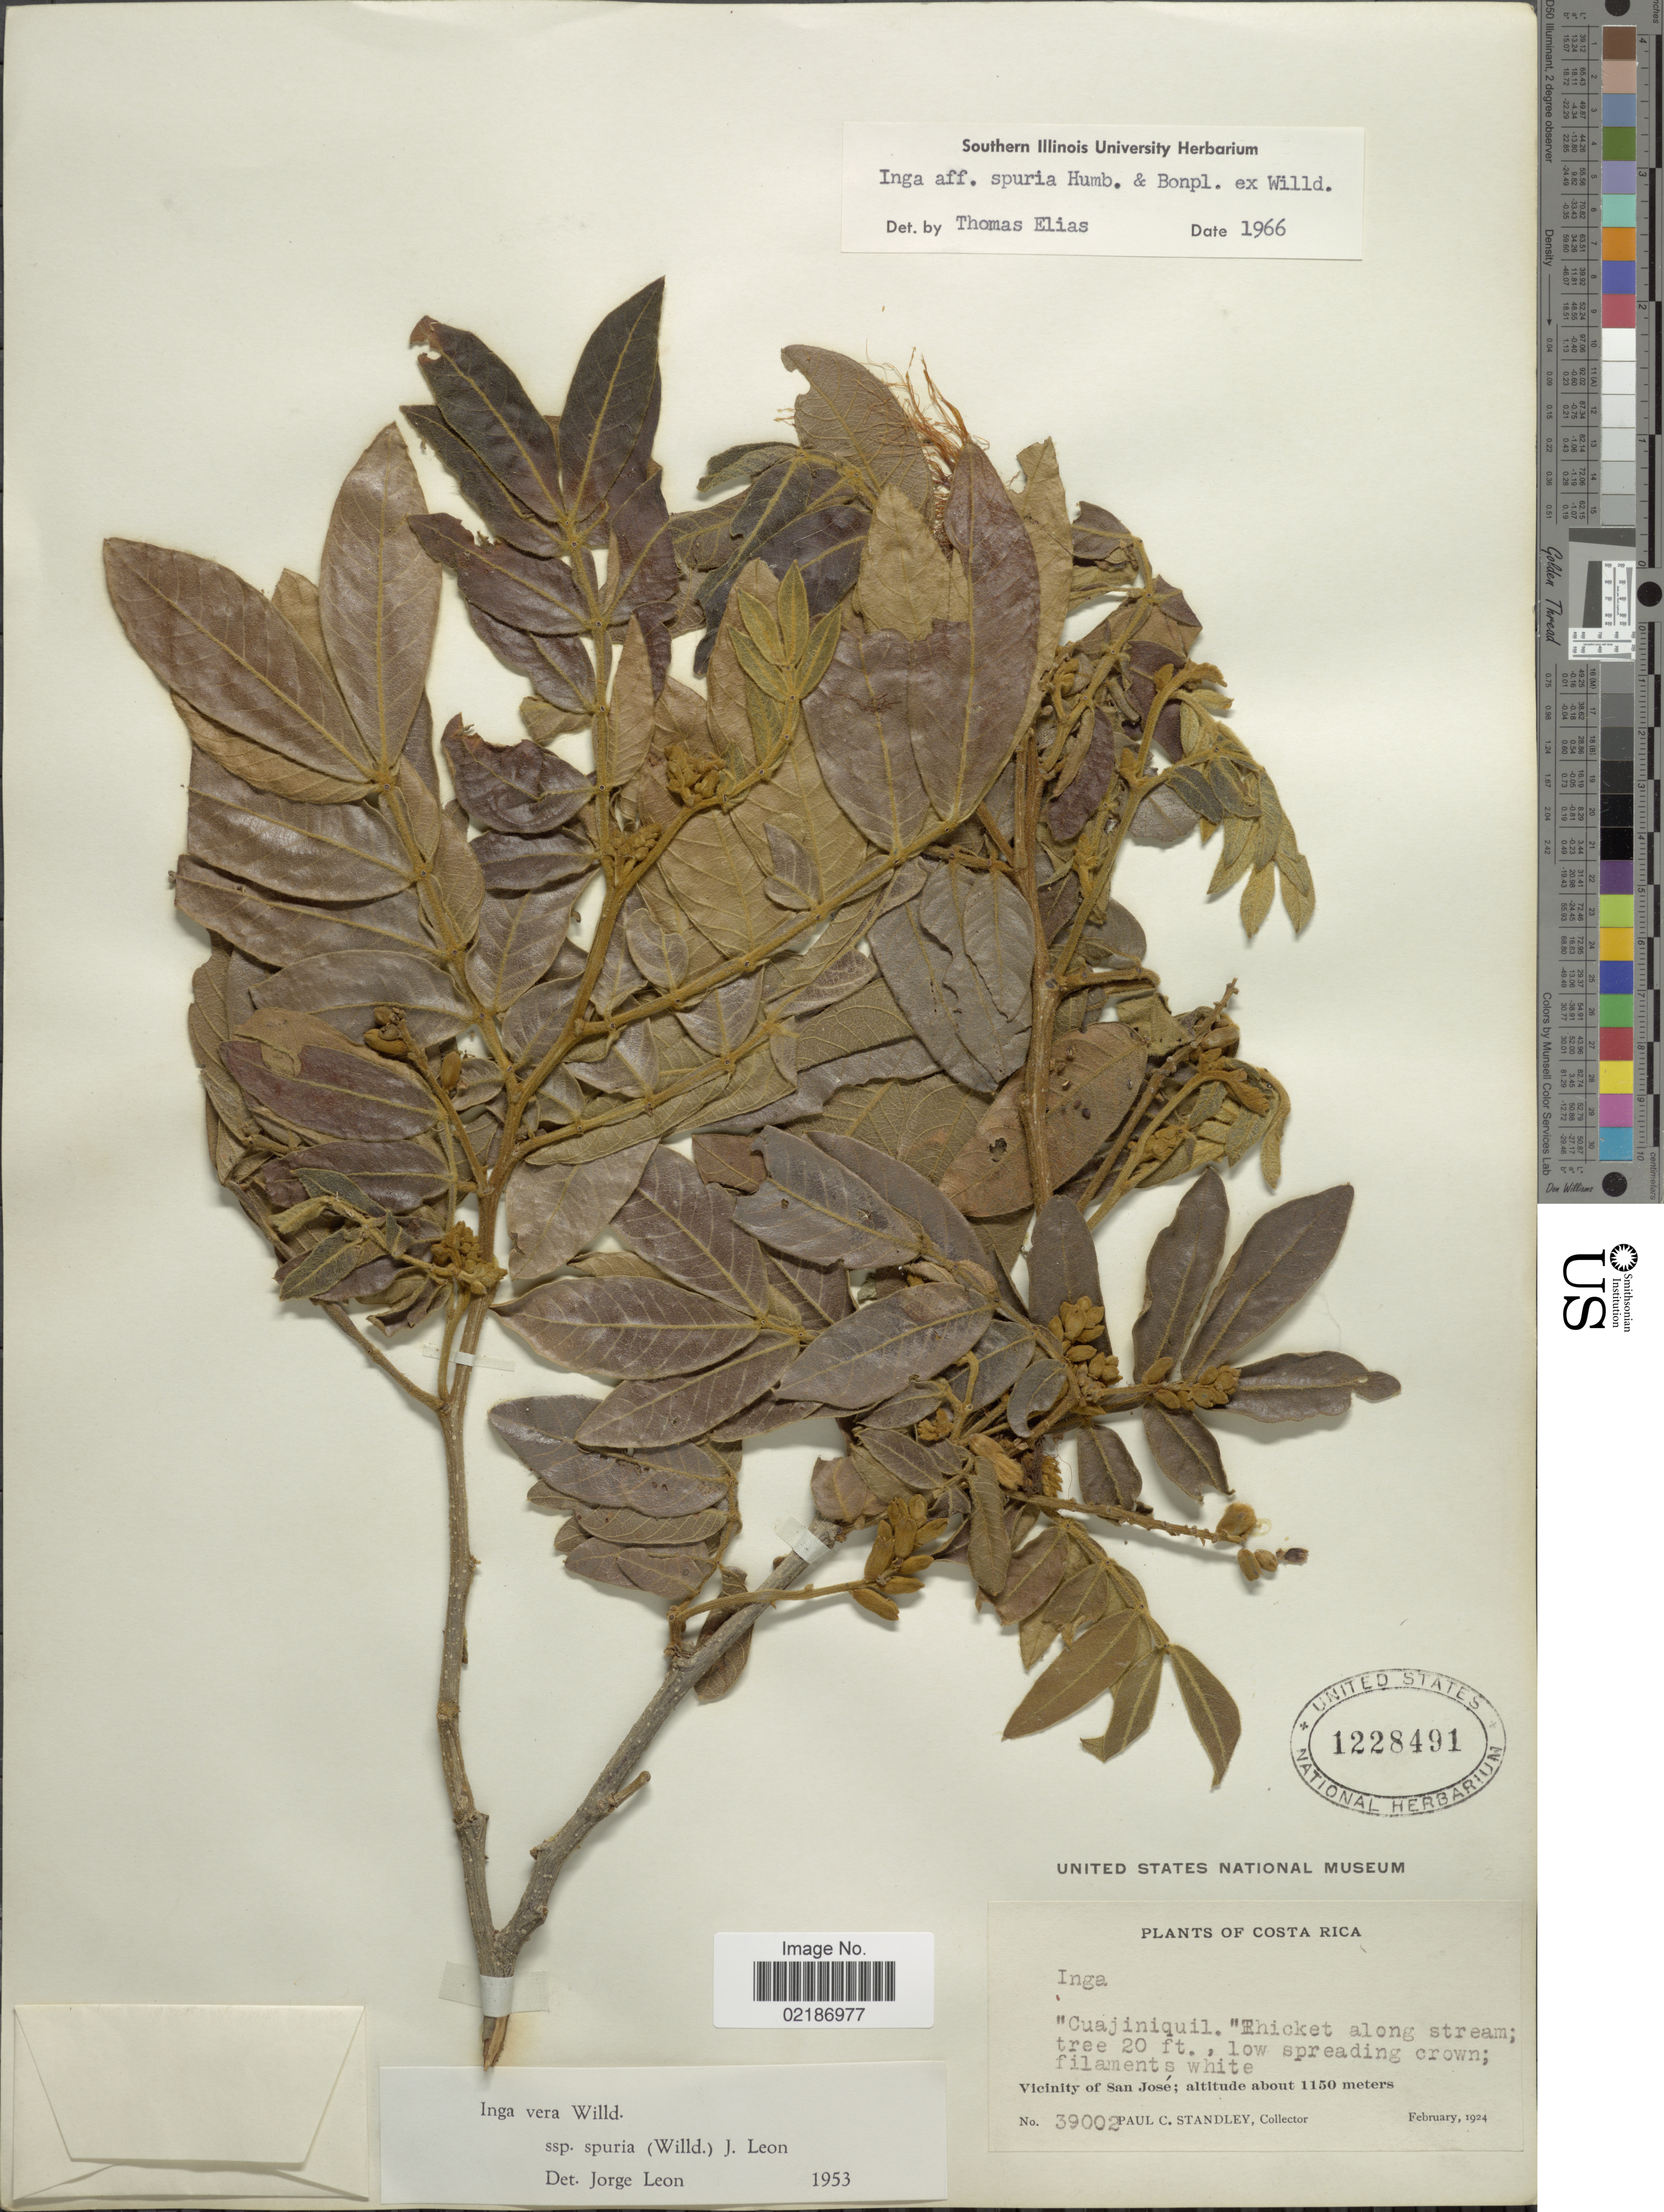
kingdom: Plantae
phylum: Tracheophyta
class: Magnoliopsida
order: Fabales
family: Fabaceae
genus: Inga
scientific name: Inga vera subsp. vera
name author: Willd.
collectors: P. C. Standley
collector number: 39002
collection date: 1924-02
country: Costa Rica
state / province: San José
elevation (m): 1150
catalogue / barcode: US 1228491